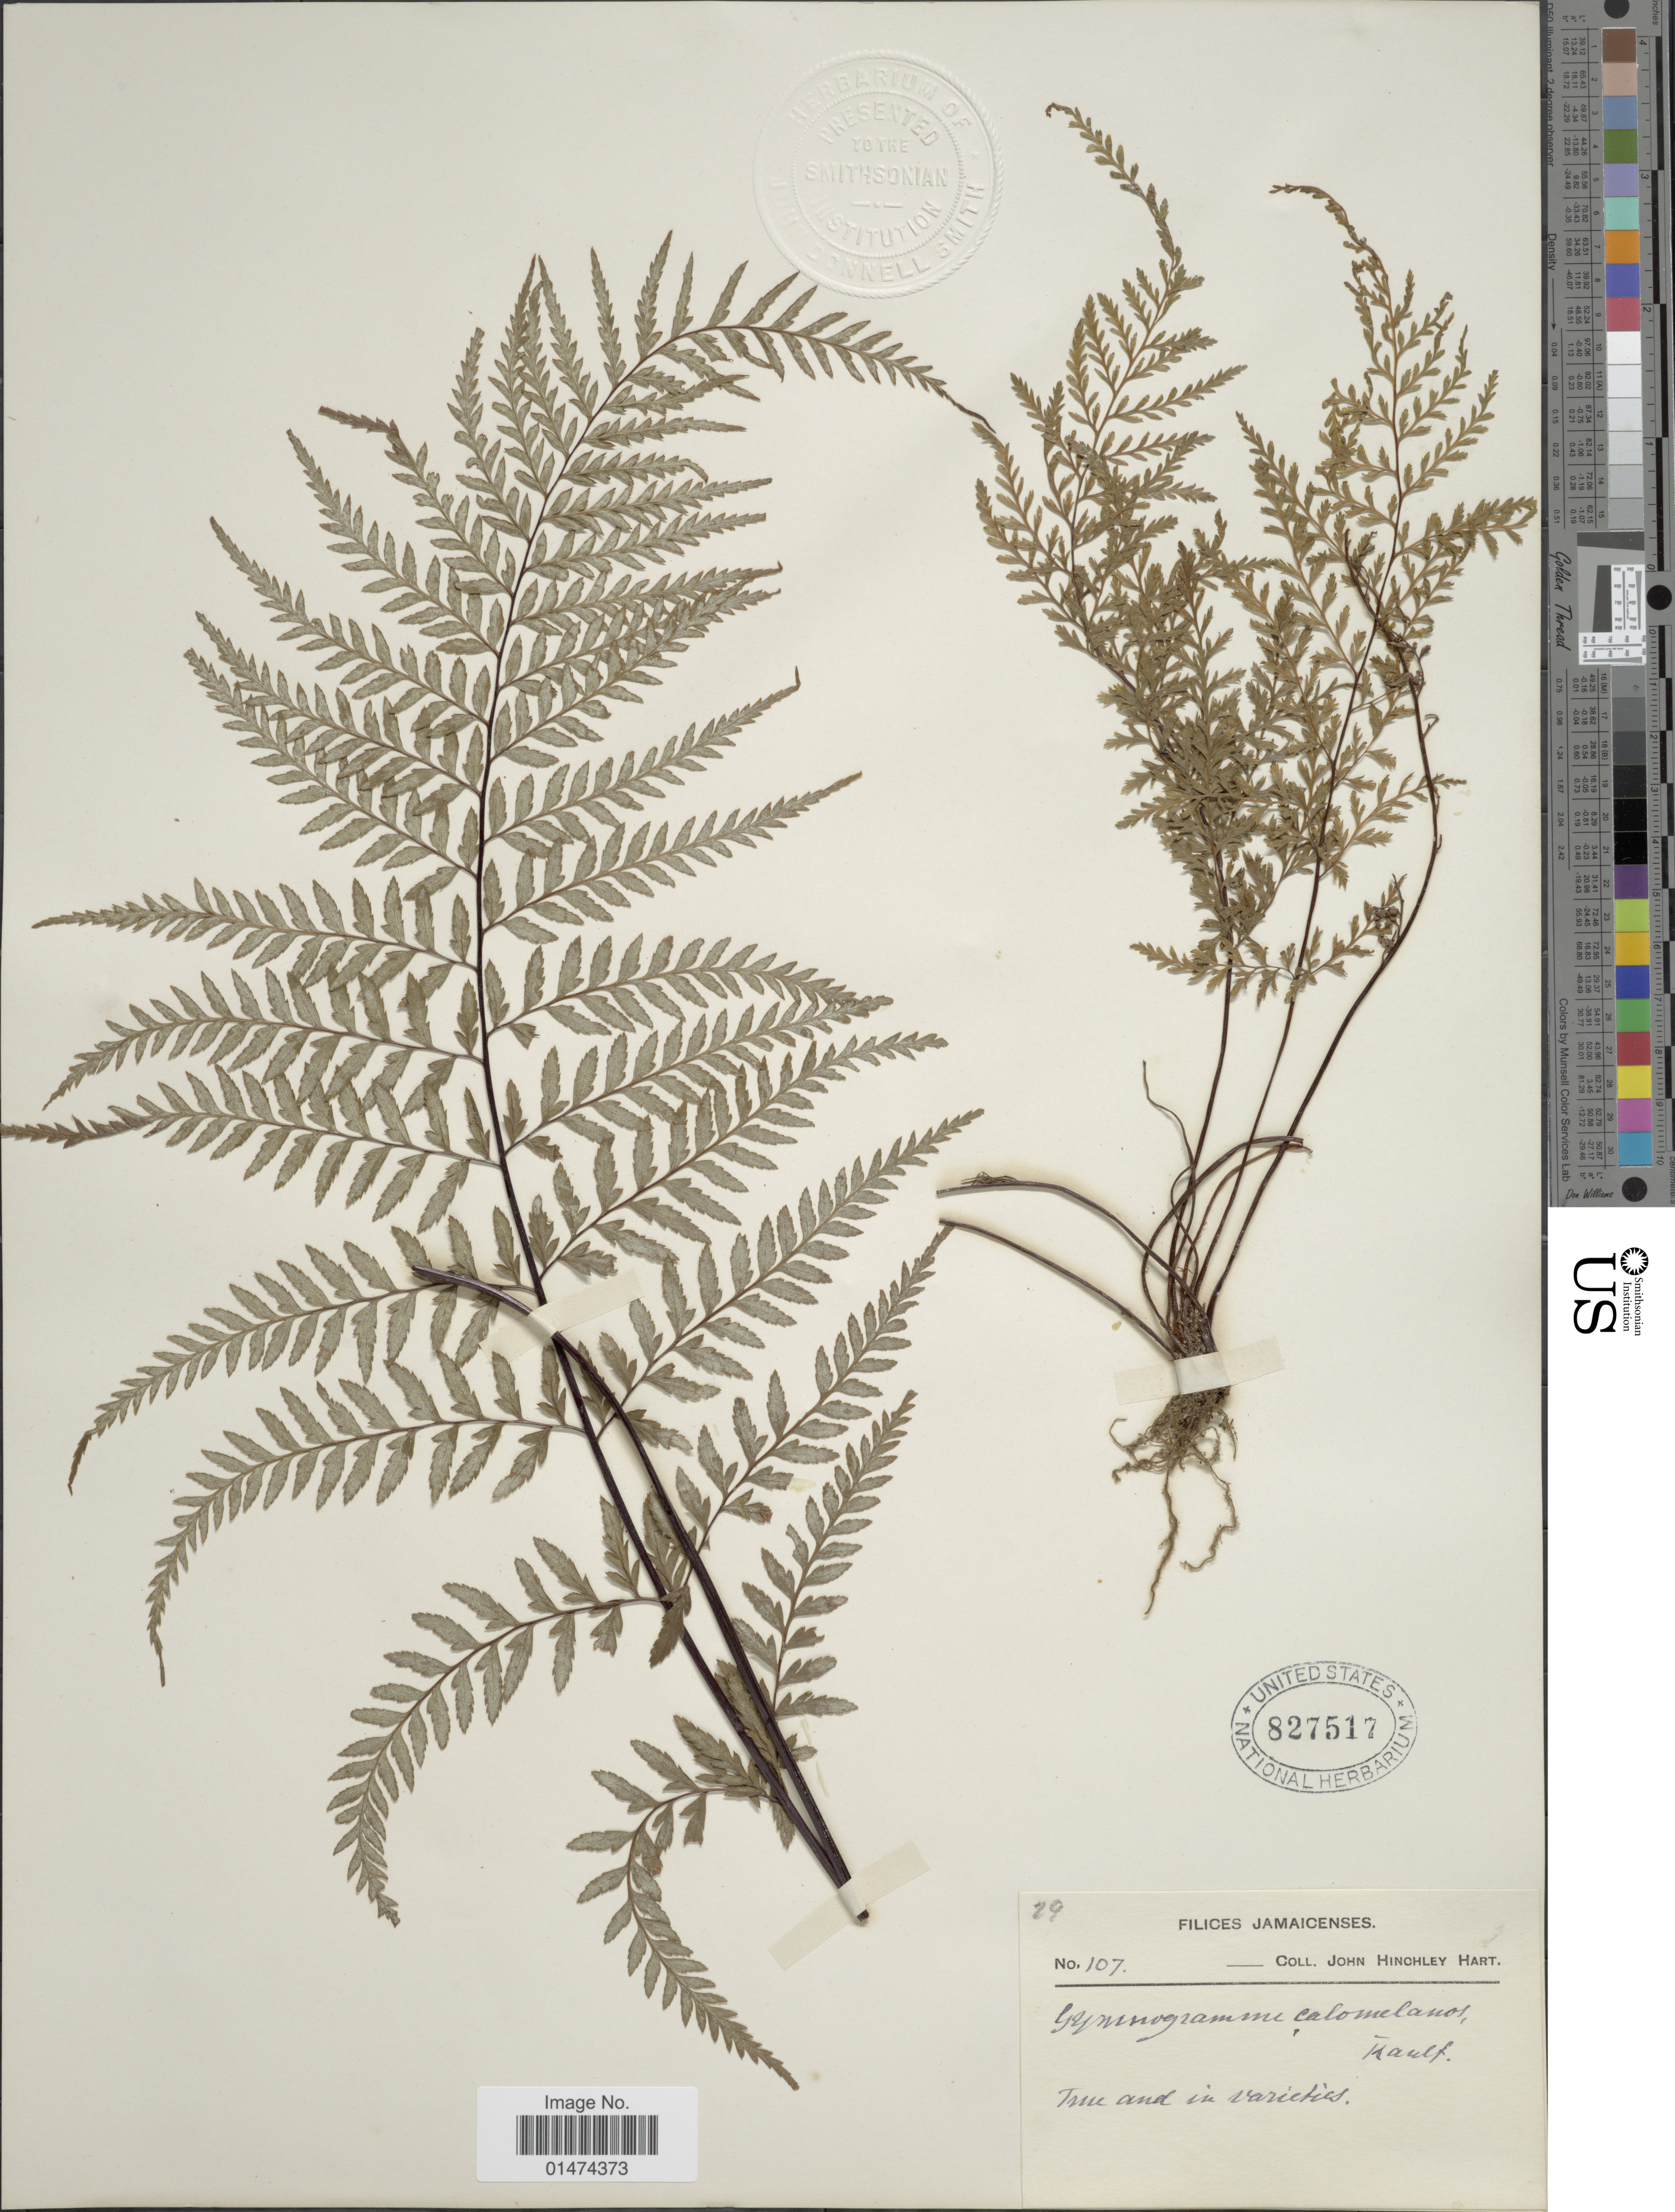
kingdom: Plantae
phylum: Tracheophyta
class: Polypodiopsida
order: Polypodiales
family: Pteridaceae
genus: Pityrogramma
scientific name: Pityrogramma calomelanos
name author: (L.) Link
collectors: J. H. Hart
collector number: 107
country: Jamaica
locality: True and in varieties [interpreted]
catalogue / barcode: US 827517